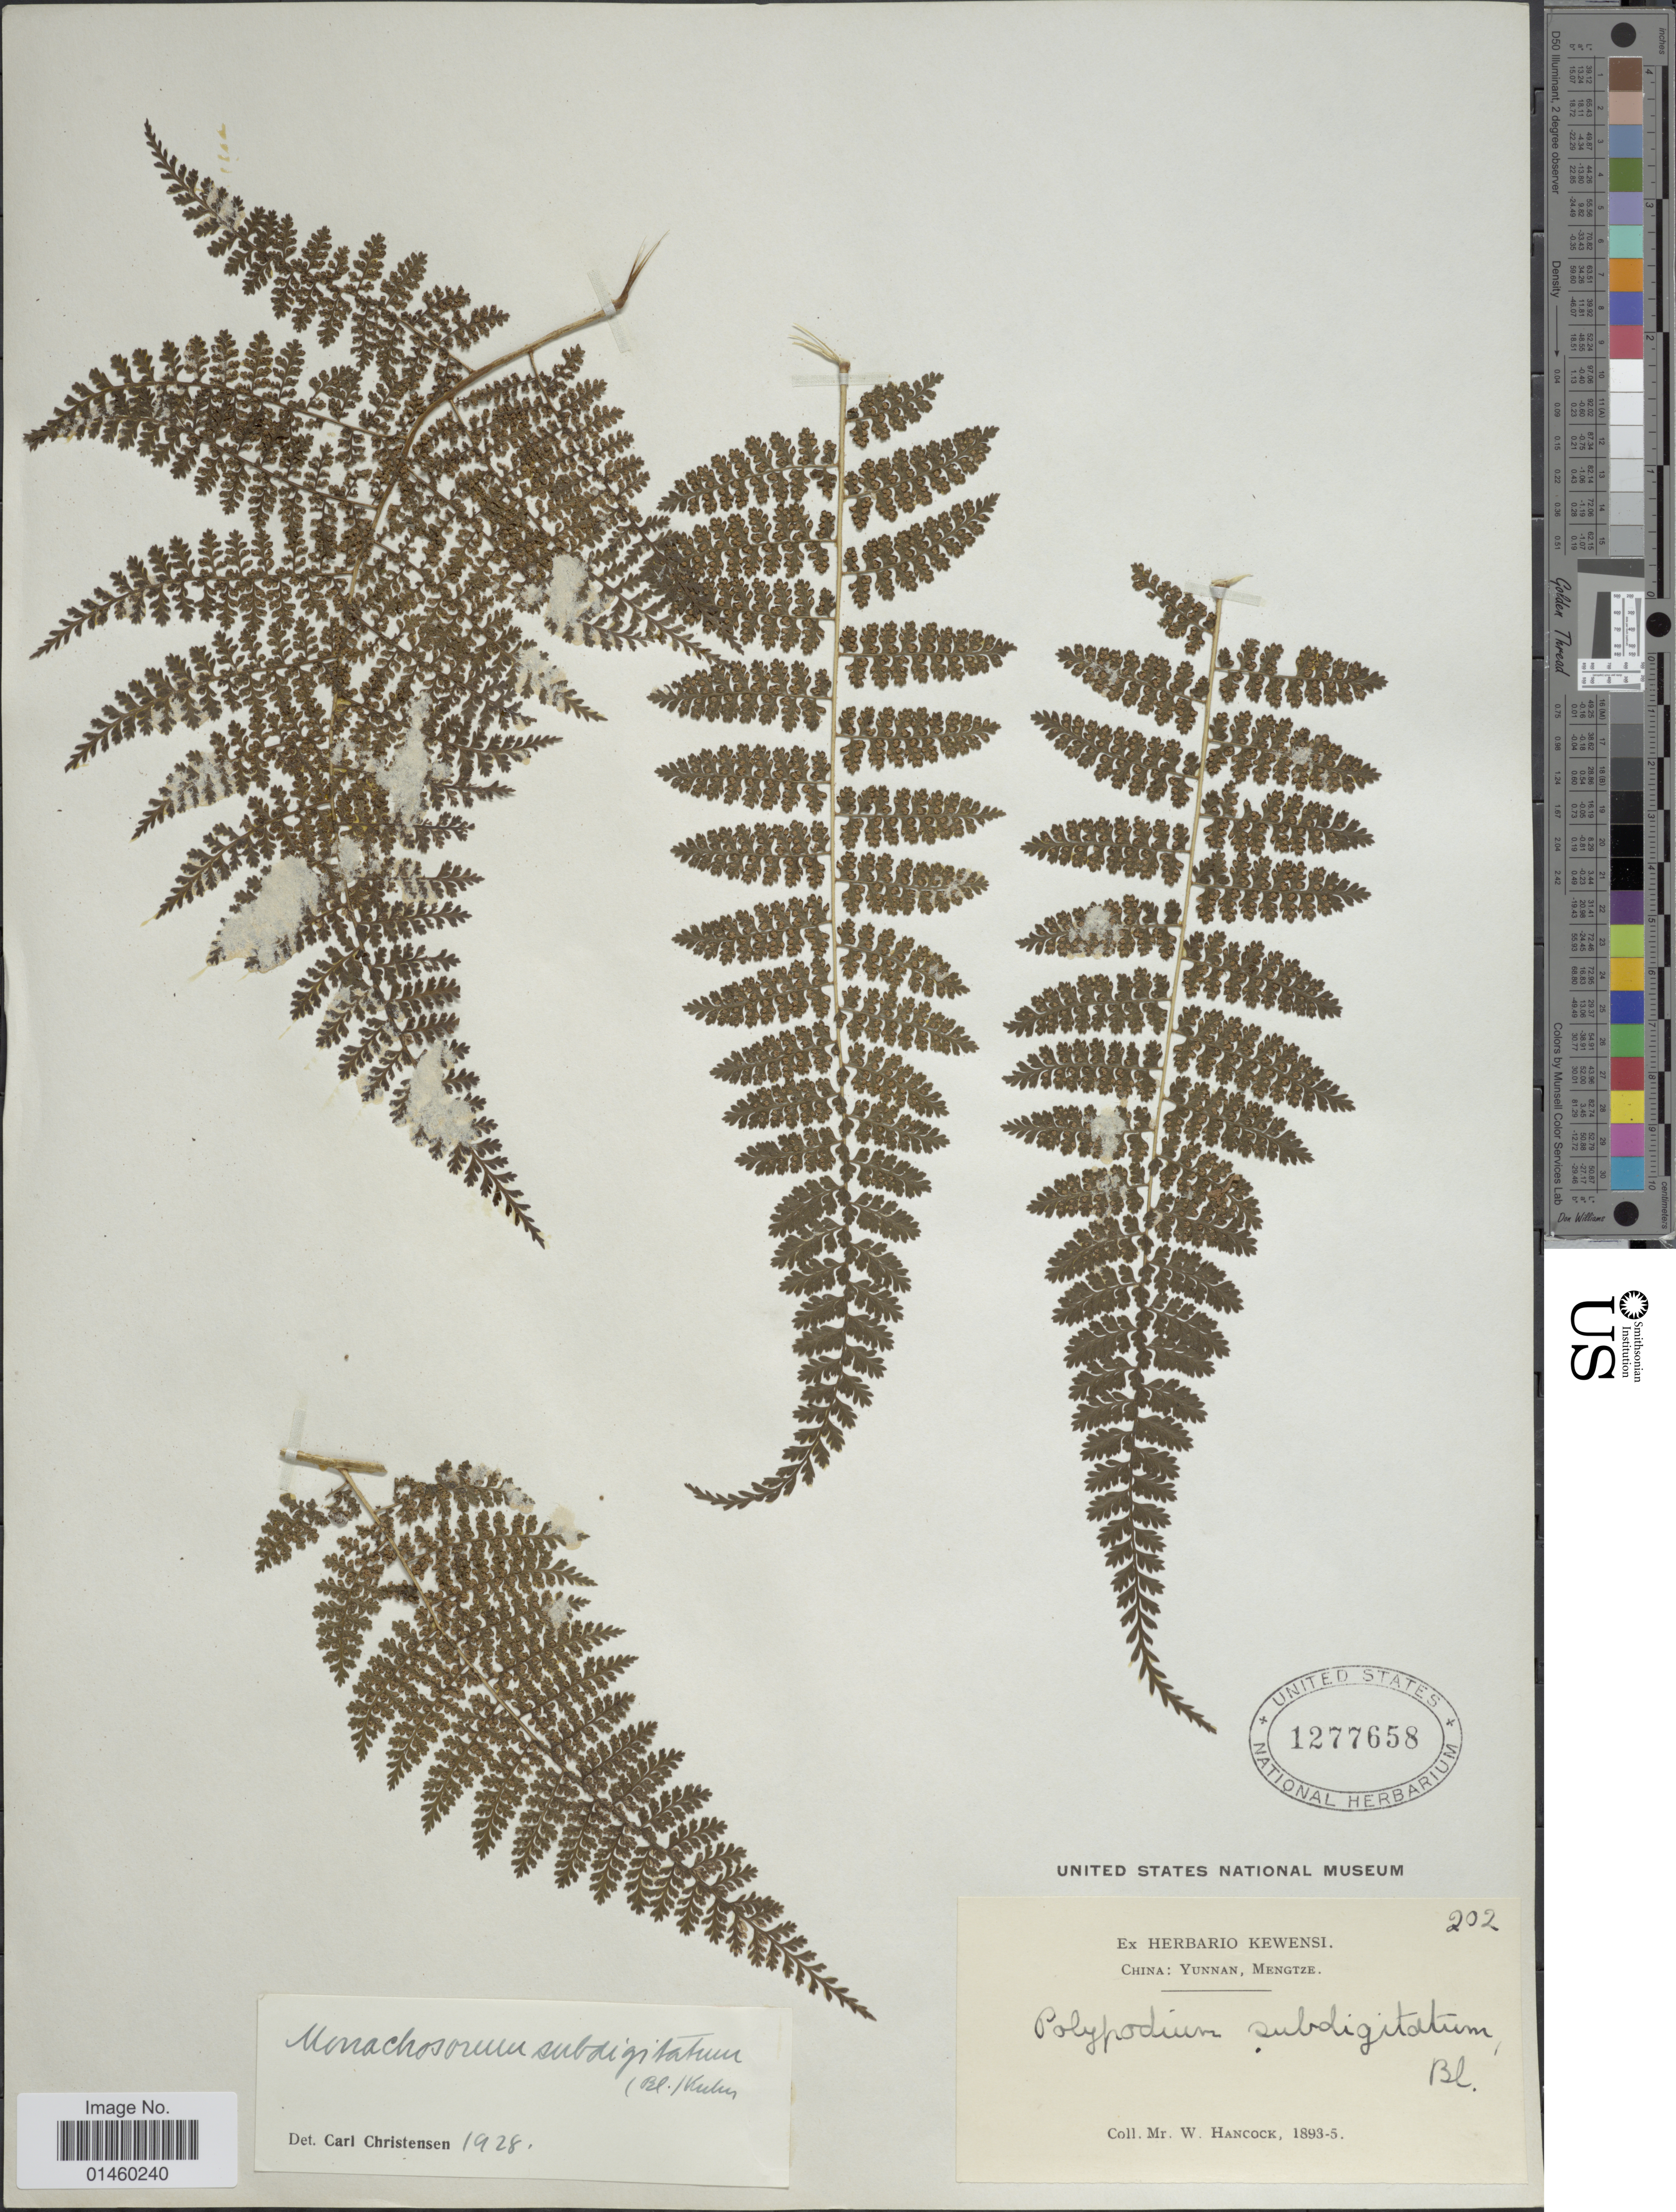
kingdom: Plantae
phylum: Tracheophyta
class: Polypodiopsida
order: Polypodiales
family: Dennstaedtiaceae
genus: Monachosorum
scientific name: Monachosorum subdigitatum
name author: (Blume) Kuhn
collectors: W. Hancock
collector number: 202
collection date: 1893/1895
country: China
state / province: Yunnan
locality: Mengtze.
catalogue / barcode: US 1277658